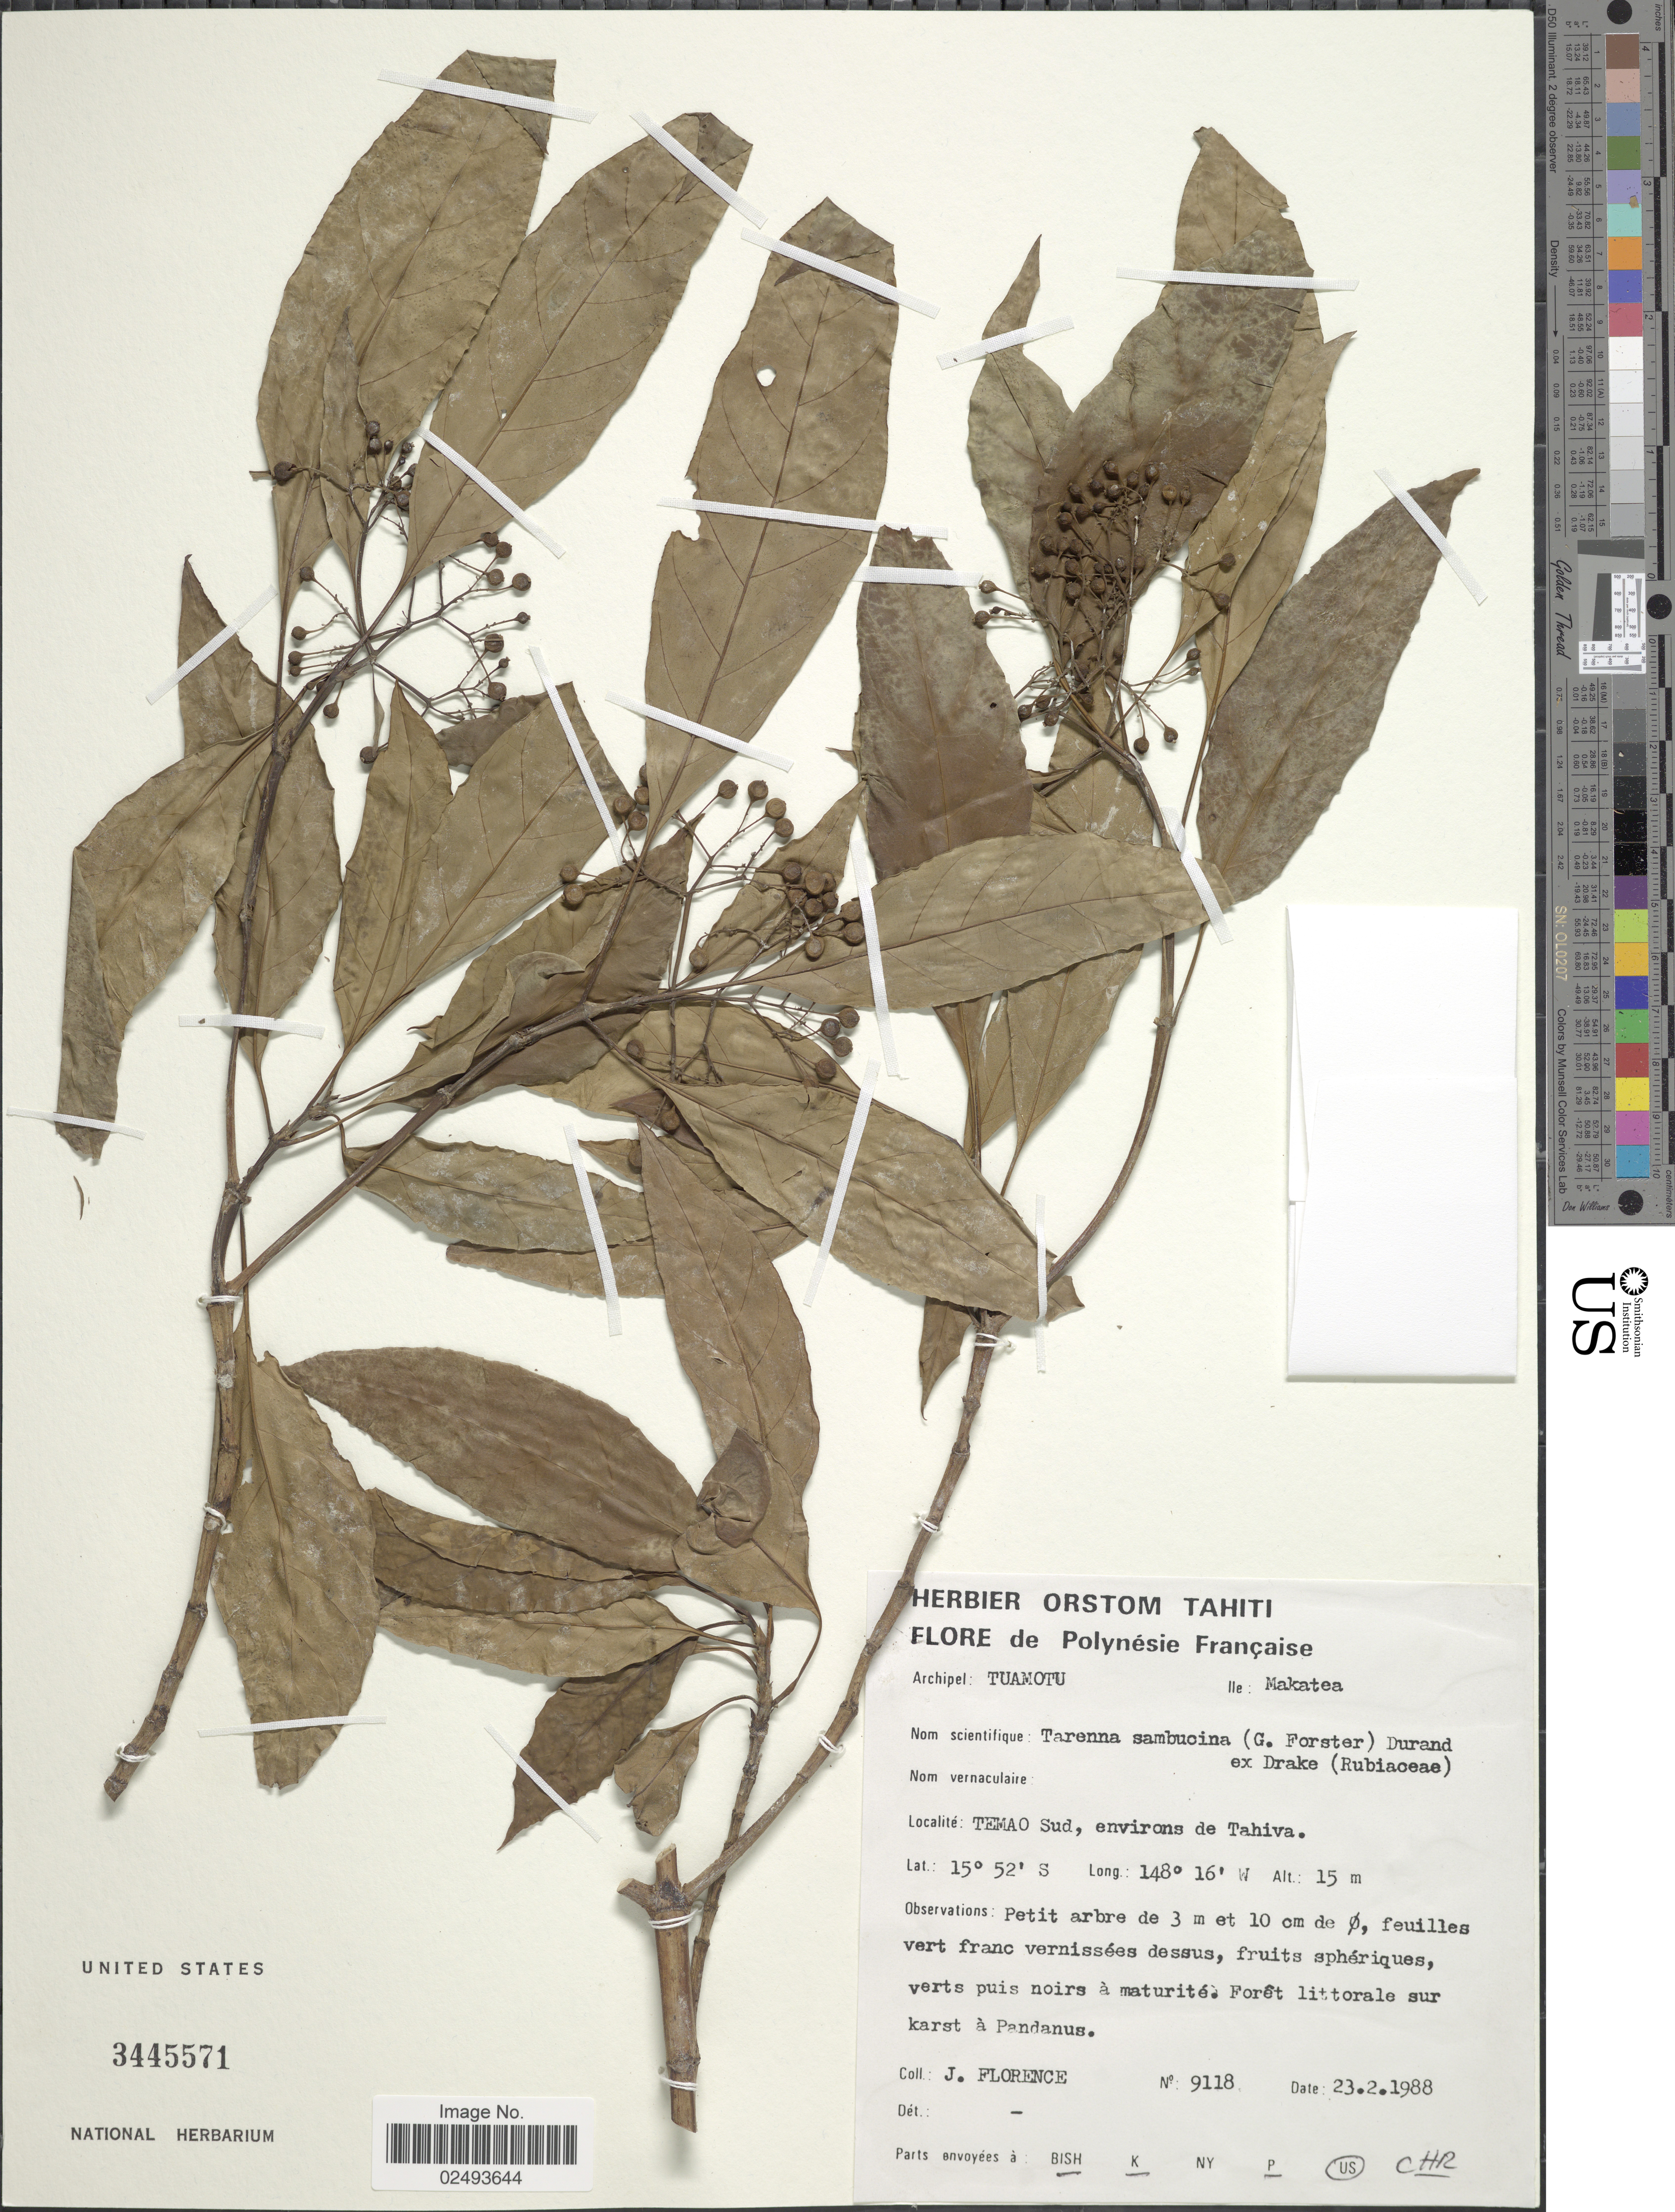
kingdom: Plantae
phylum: Tracheophyta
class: Magnoliopsida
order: Gentianales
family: Rubiaceae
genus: Tarenna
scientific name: Tarenna sambucina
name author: (G. Forst.) Drake ex Durand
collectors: J. Florence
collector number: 9118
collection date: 1988-02-23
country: French Polynesia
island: Makatea [Aurora]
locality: Archipel: Tuamotu, Ile: Makatea, Temao Sud, environs de Tahiva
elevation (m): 15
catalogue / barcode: US 3445571